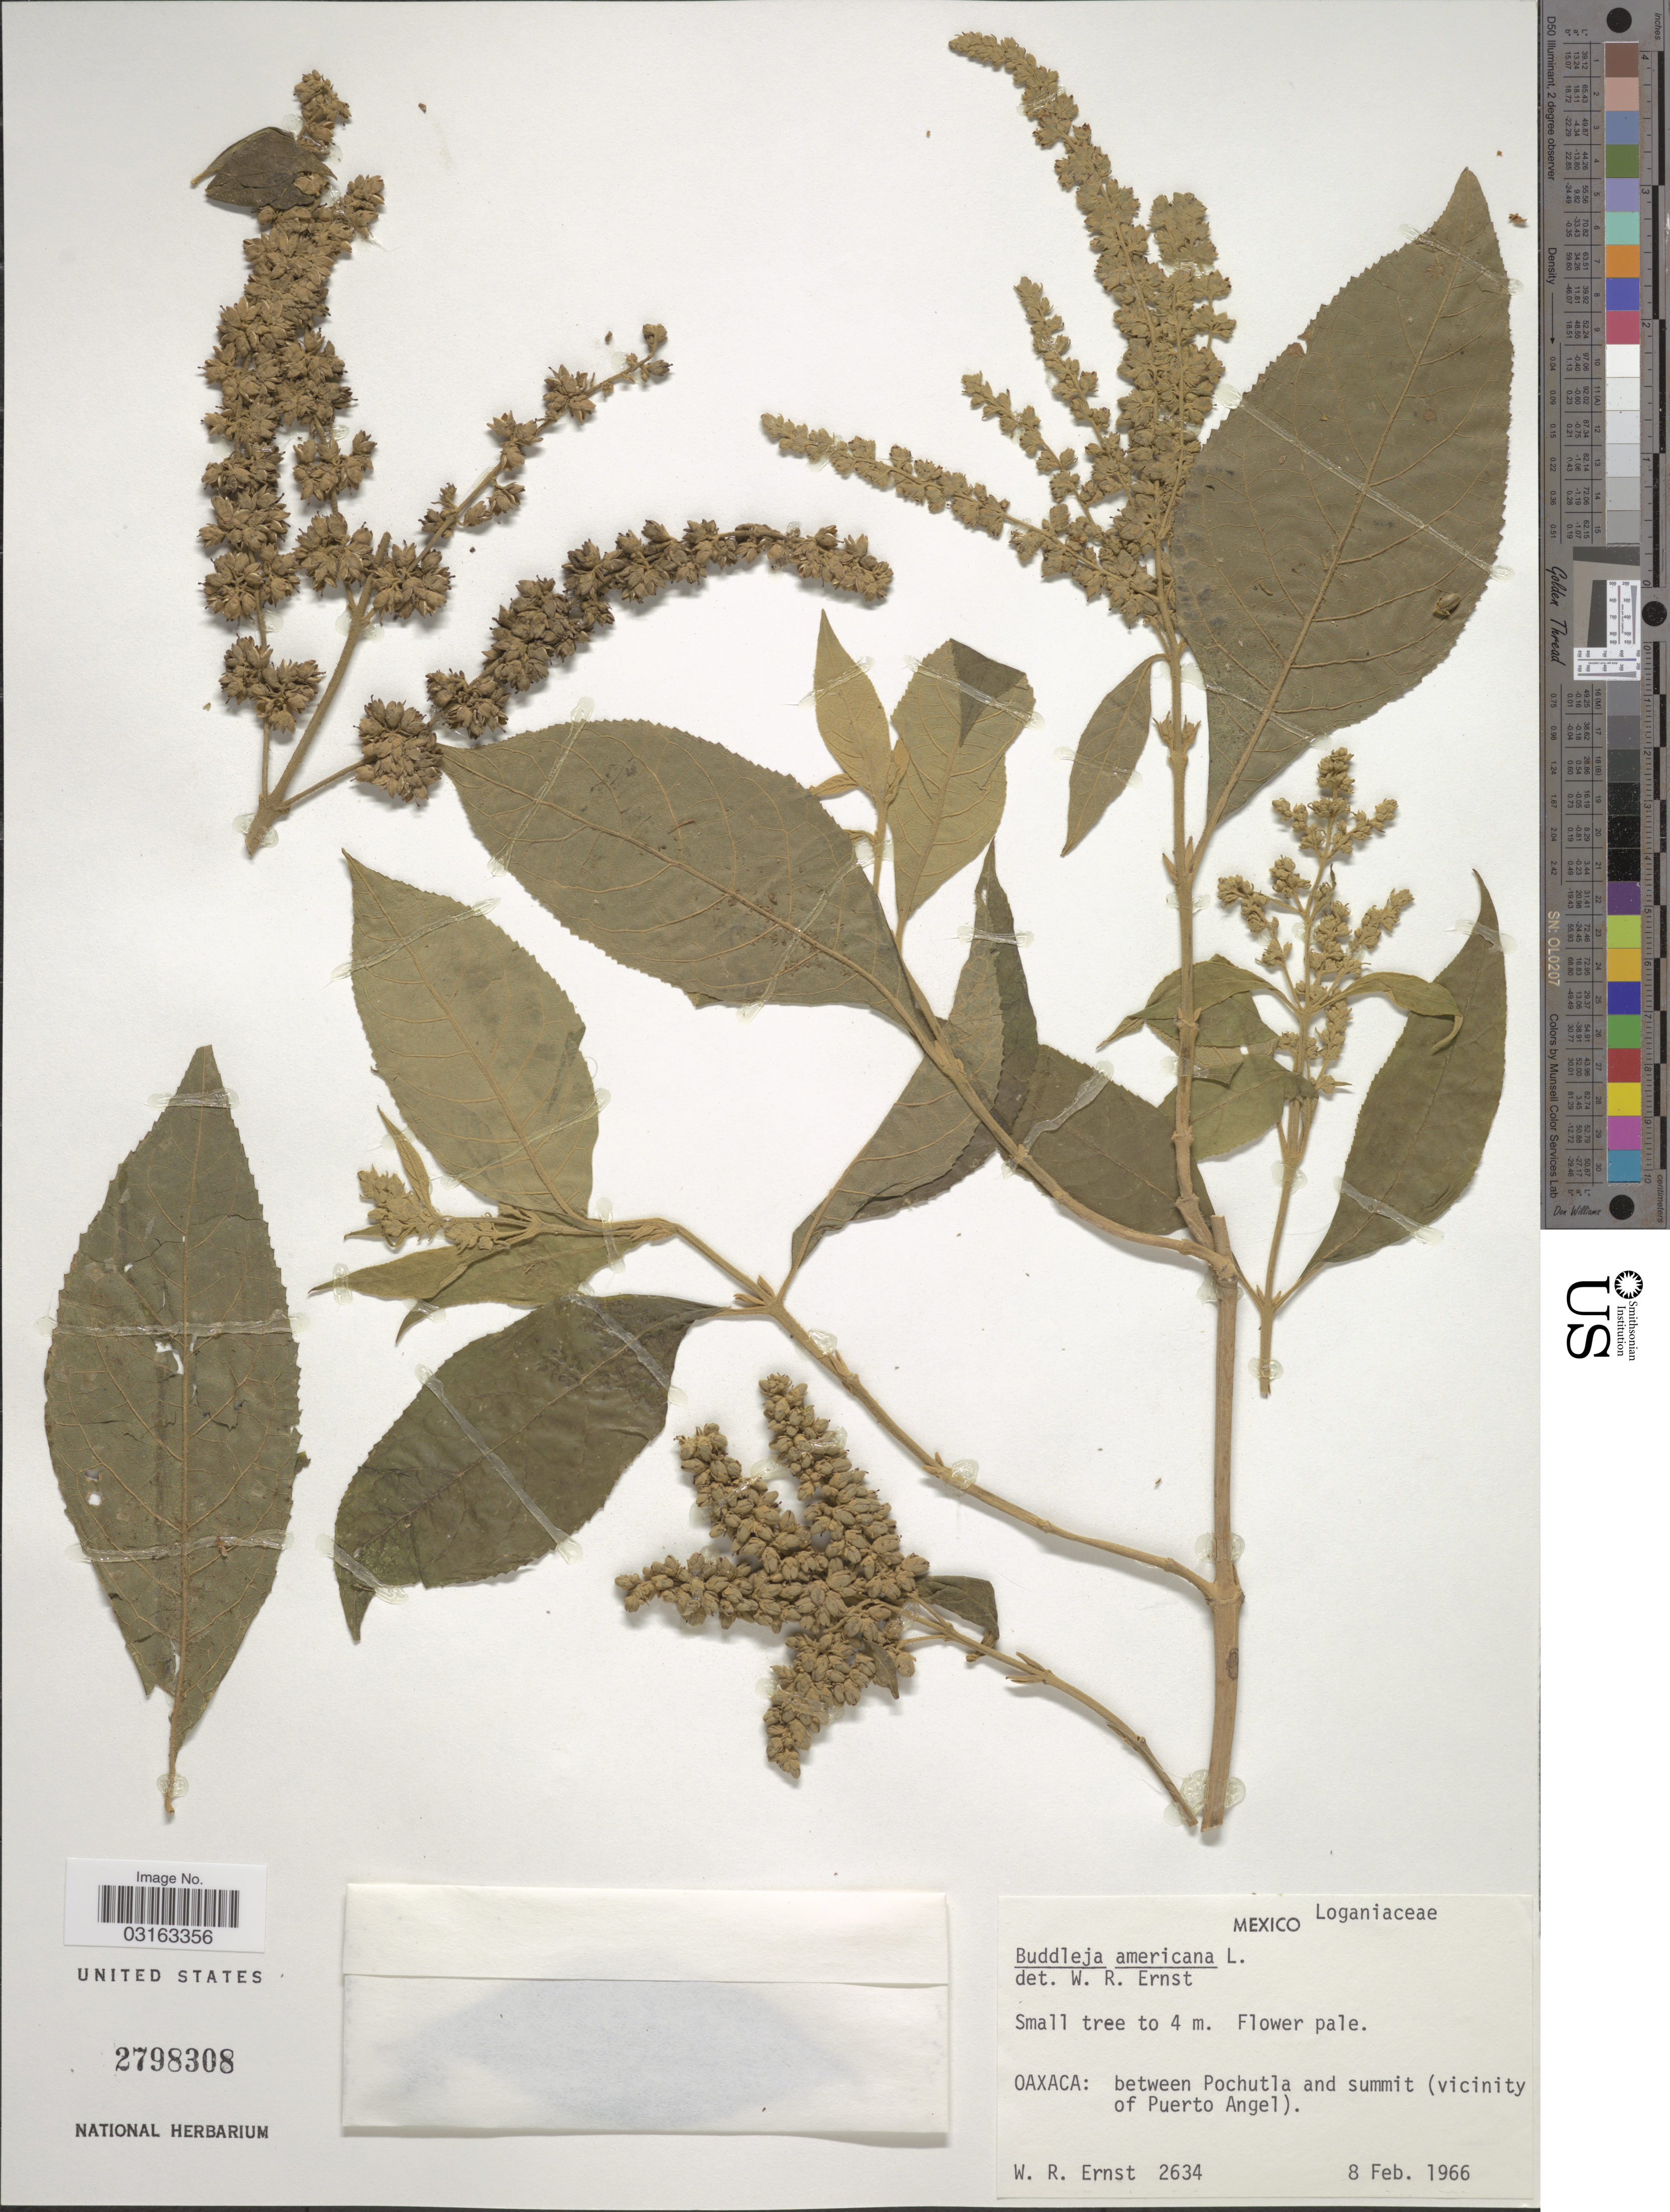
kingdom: Plantae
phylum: Tracheophyta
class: Magnoliopsida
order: Lamiales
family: Scrophulariaceae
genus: Buddleja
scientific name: Buddleja americana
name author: L.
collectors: W. R. Ernst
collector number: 2634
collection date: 1966-02-08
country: Mexico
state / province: Oaxaca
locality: Between Pochutla and summit (vicinity of Puerto Angel).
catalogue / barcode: US 2798308